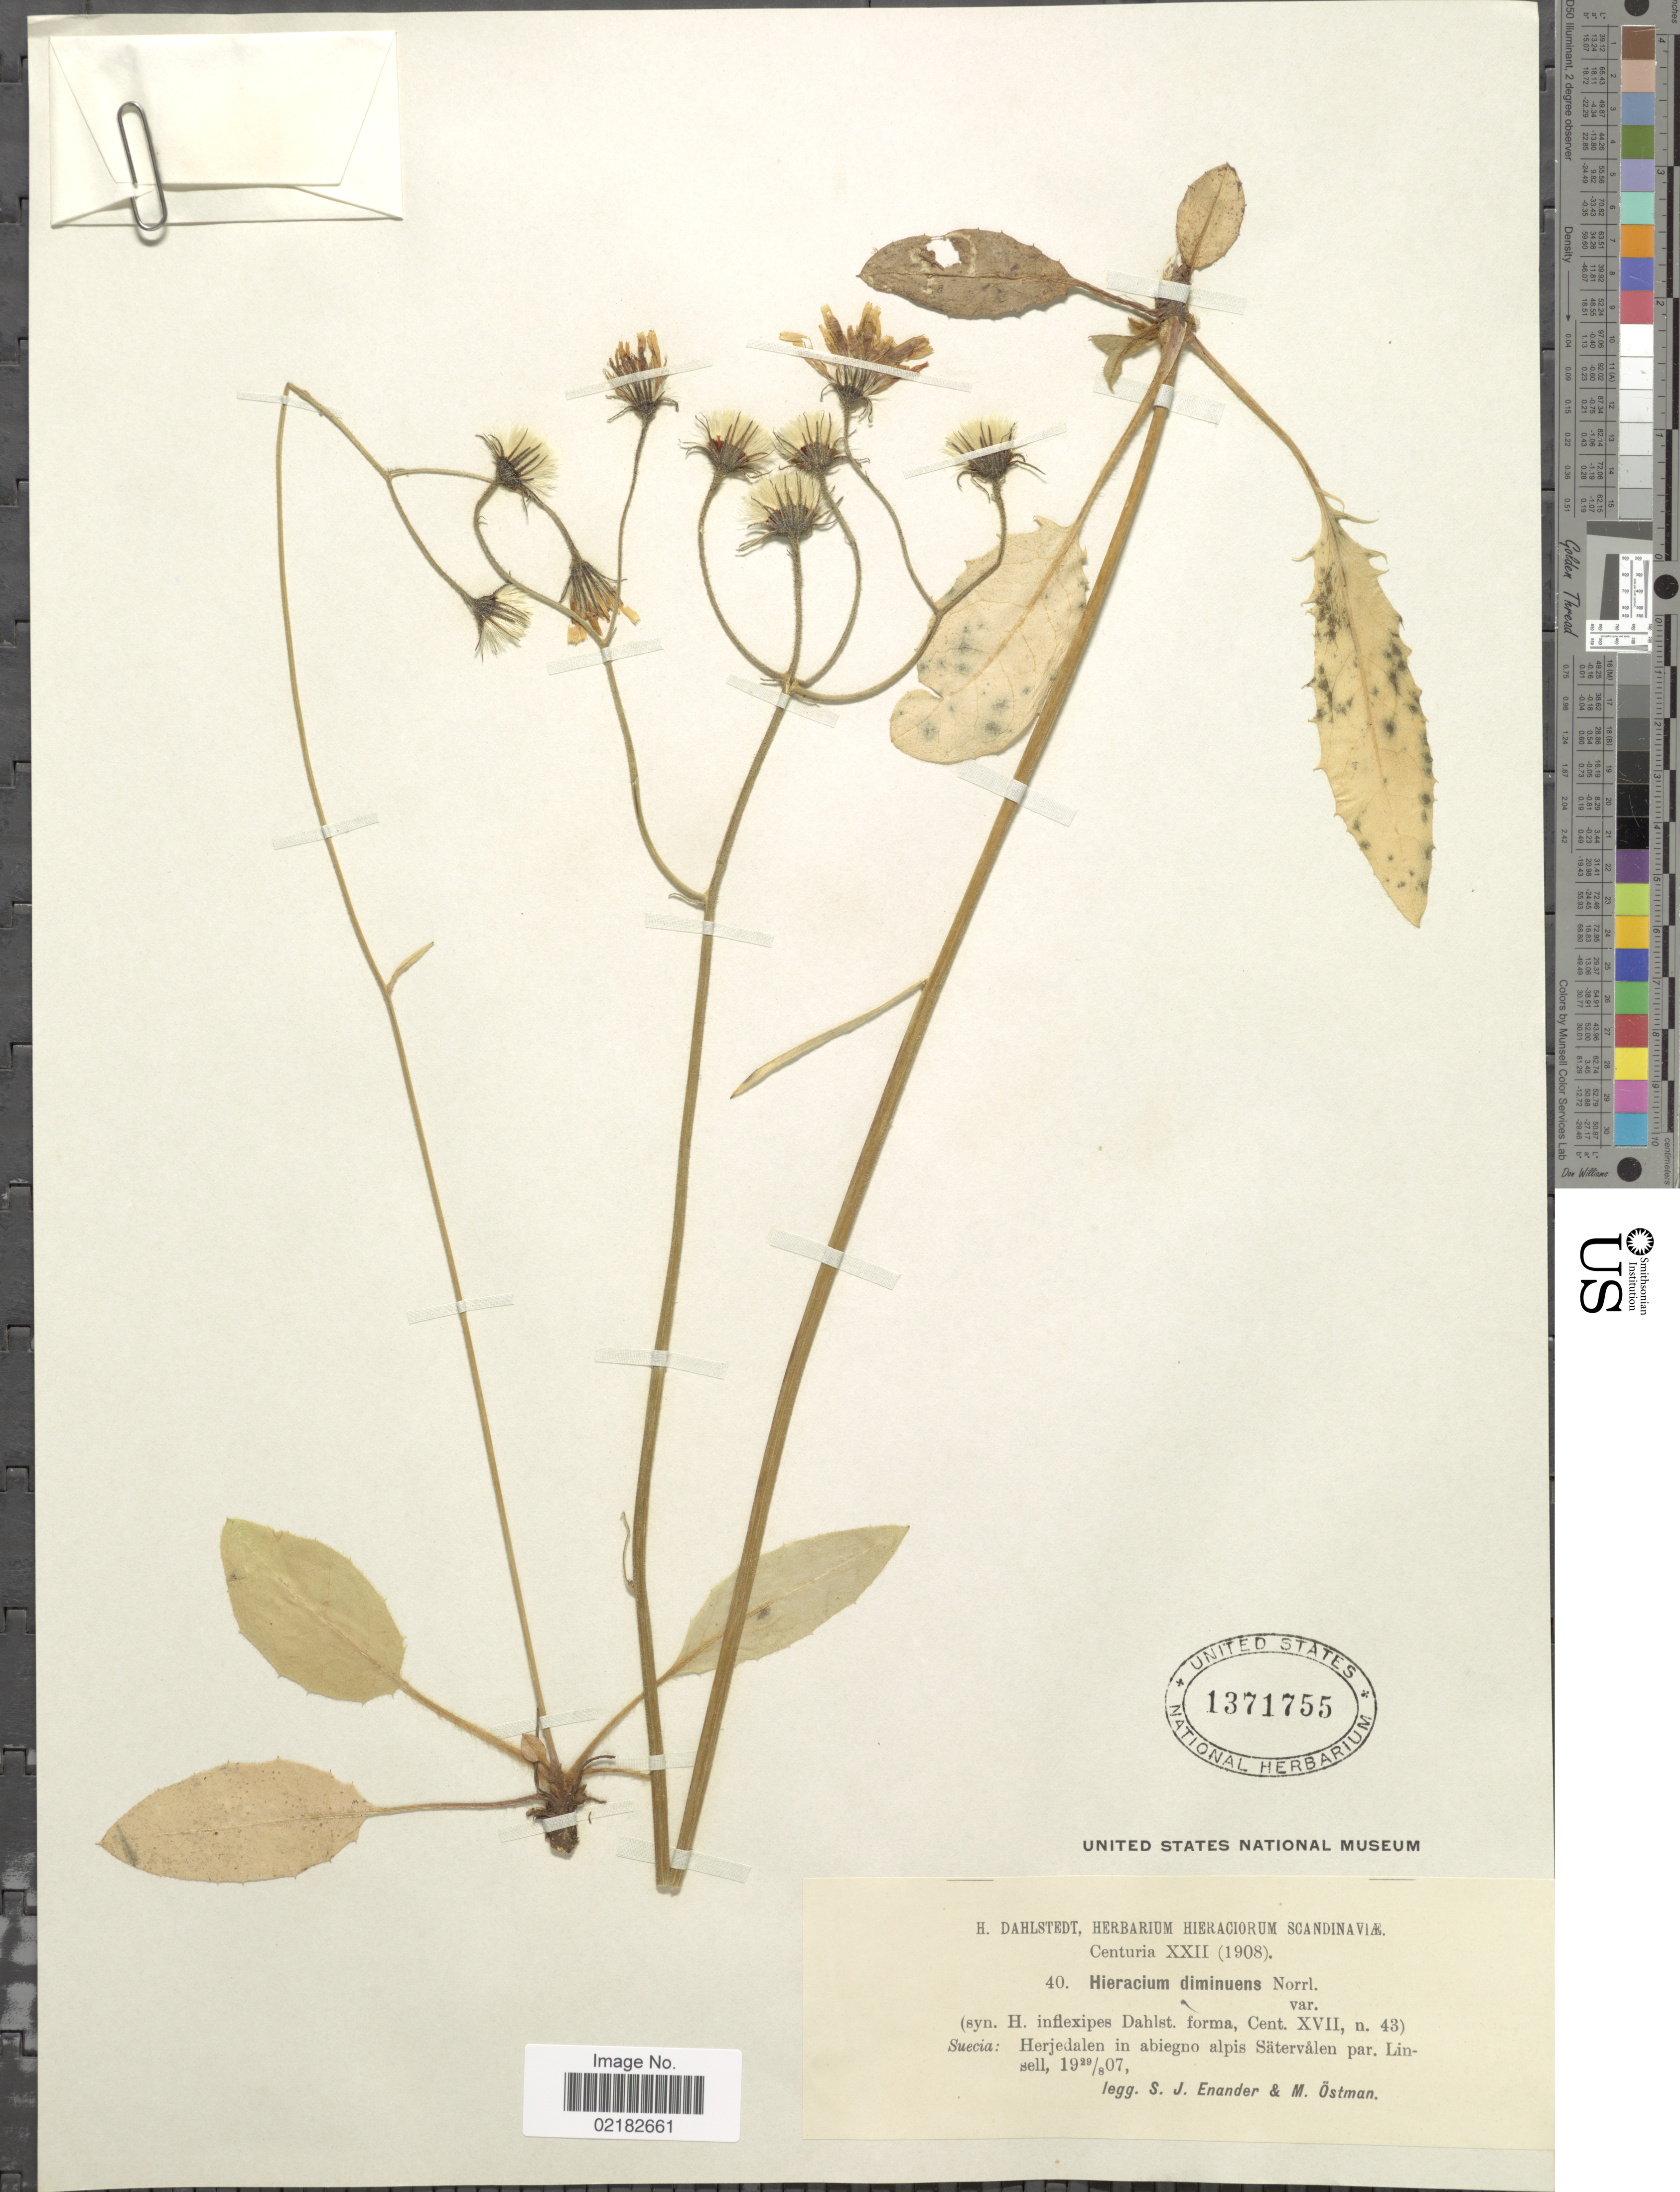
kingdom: Plantae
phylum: Tracheophyta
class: Magnoliopsida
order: Asterales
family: Asteraceae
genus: Hieracium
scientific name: Hieracium diminuens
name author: (Norrlin) Norrlin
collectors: S. Enander & M. Ostman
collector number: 40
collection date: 1907-08-29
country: Sweden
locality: Herjedalen in abiengo alpis Satervalen par. Linsell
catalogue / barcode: US 1371755